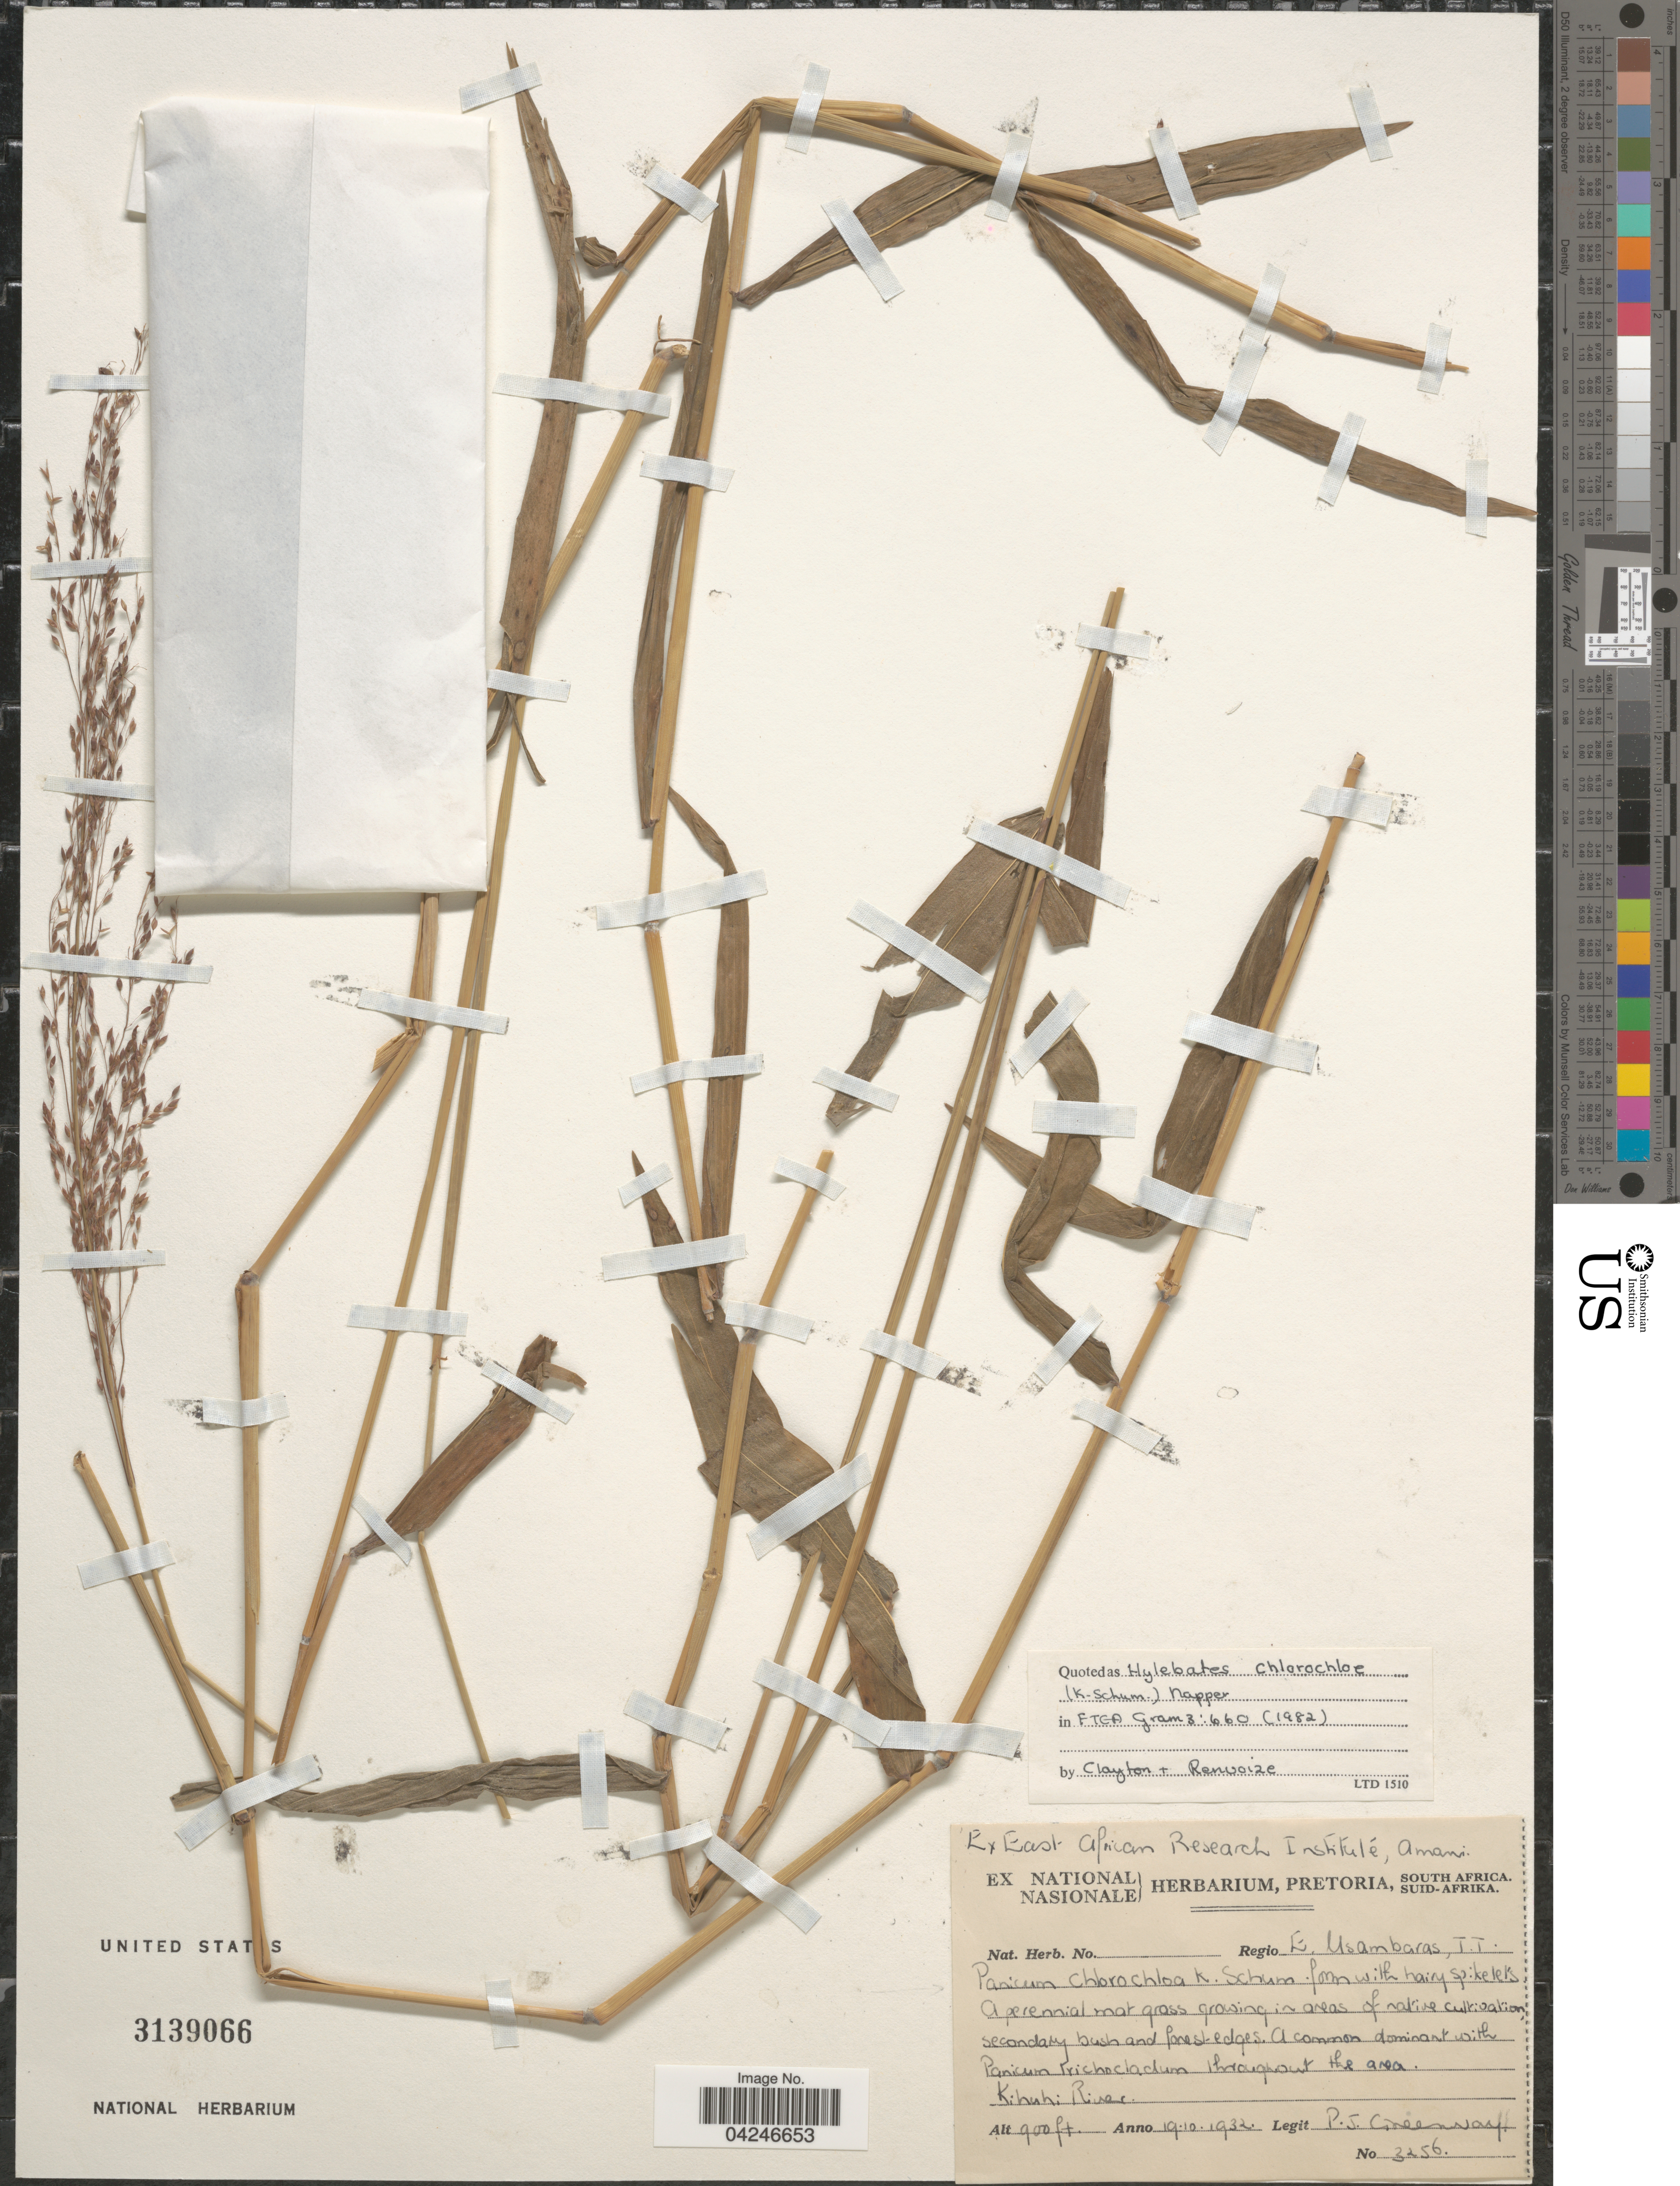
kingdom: Plantae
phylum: Tracheophyta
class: Liliopsida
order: Poales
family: Poaceae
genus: Hylebates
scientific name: Hylebates chlorochloe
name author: (K. Schum.) Napper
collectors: P. J. Greenway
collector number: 3256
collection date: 1932-10-19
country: South Africa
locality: Regio E. Usambaras, T.T. Kihuhi River.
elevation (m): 274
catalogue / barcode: US 3139066